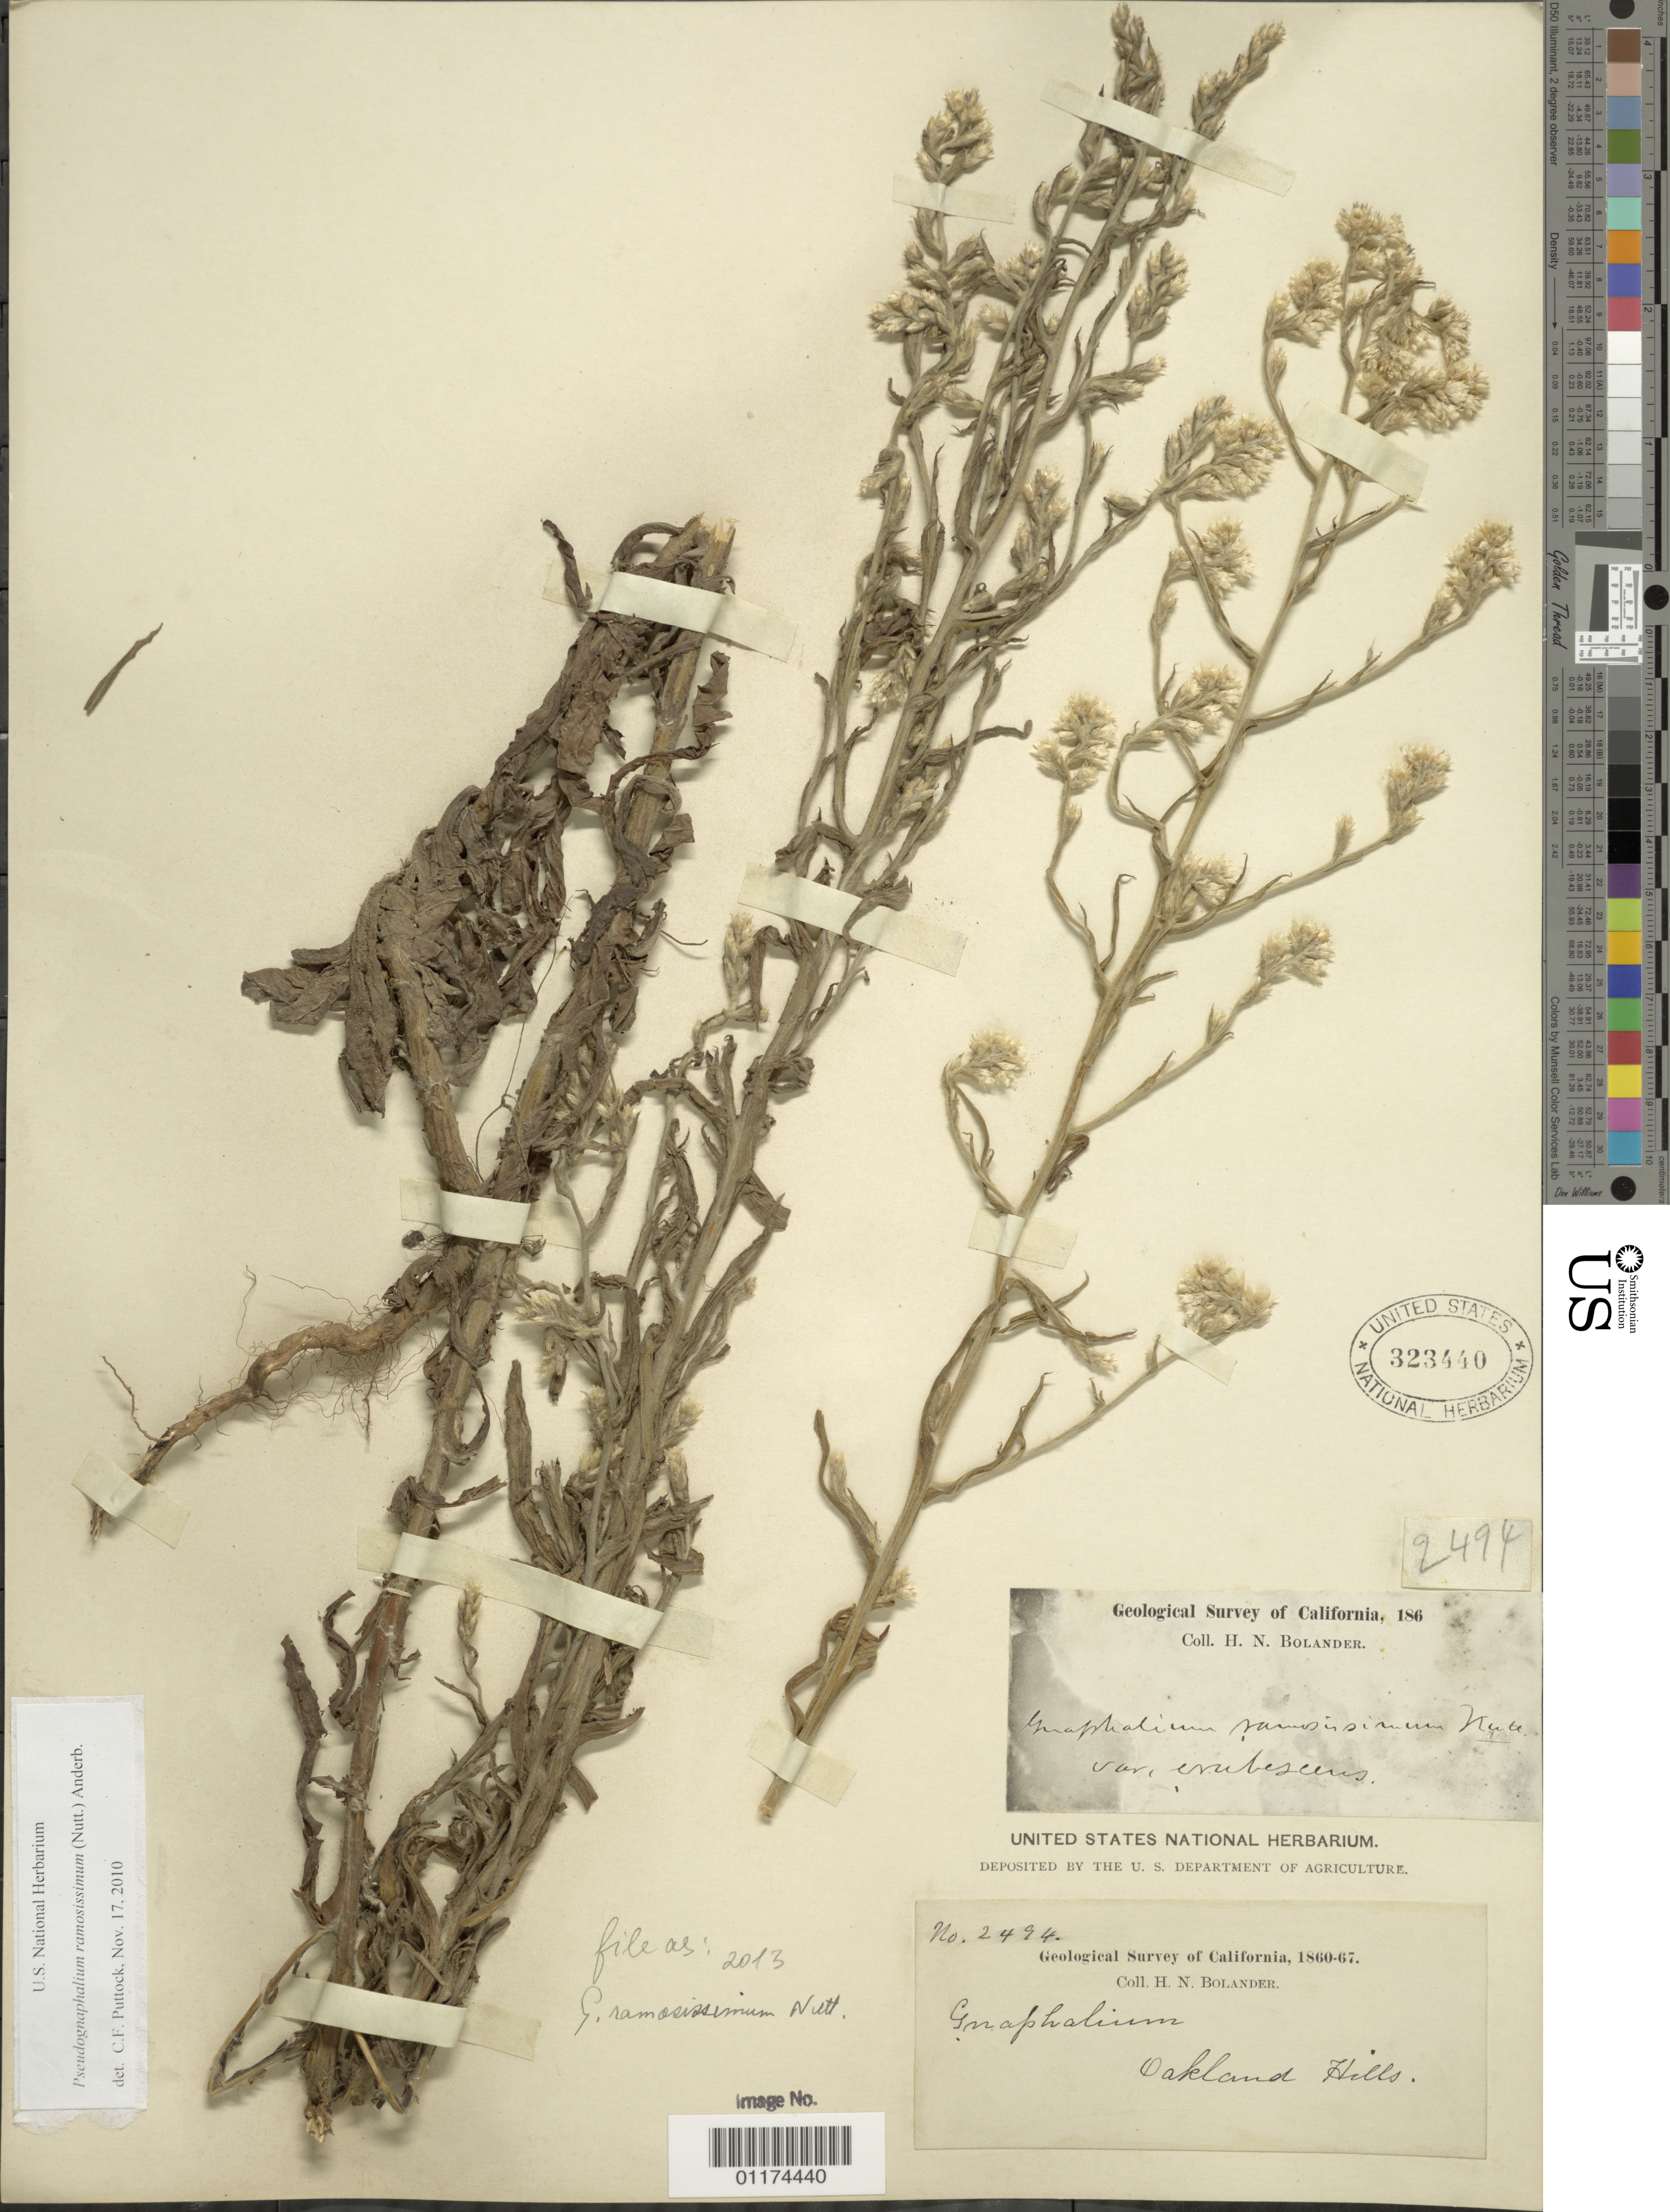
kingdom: Plantae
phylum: Tracheophyta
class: Magnoliopsida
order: Asterales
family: Asteraceae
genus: Pseudognaphalium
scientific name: Pseudognaphalium ramosissimum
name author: (Nutt.) Anderb.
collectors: H. Bolander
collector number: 2494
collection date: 1860/1867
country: United States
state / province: California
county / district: Alameda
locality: Oakland Hills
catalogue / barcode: US 323440